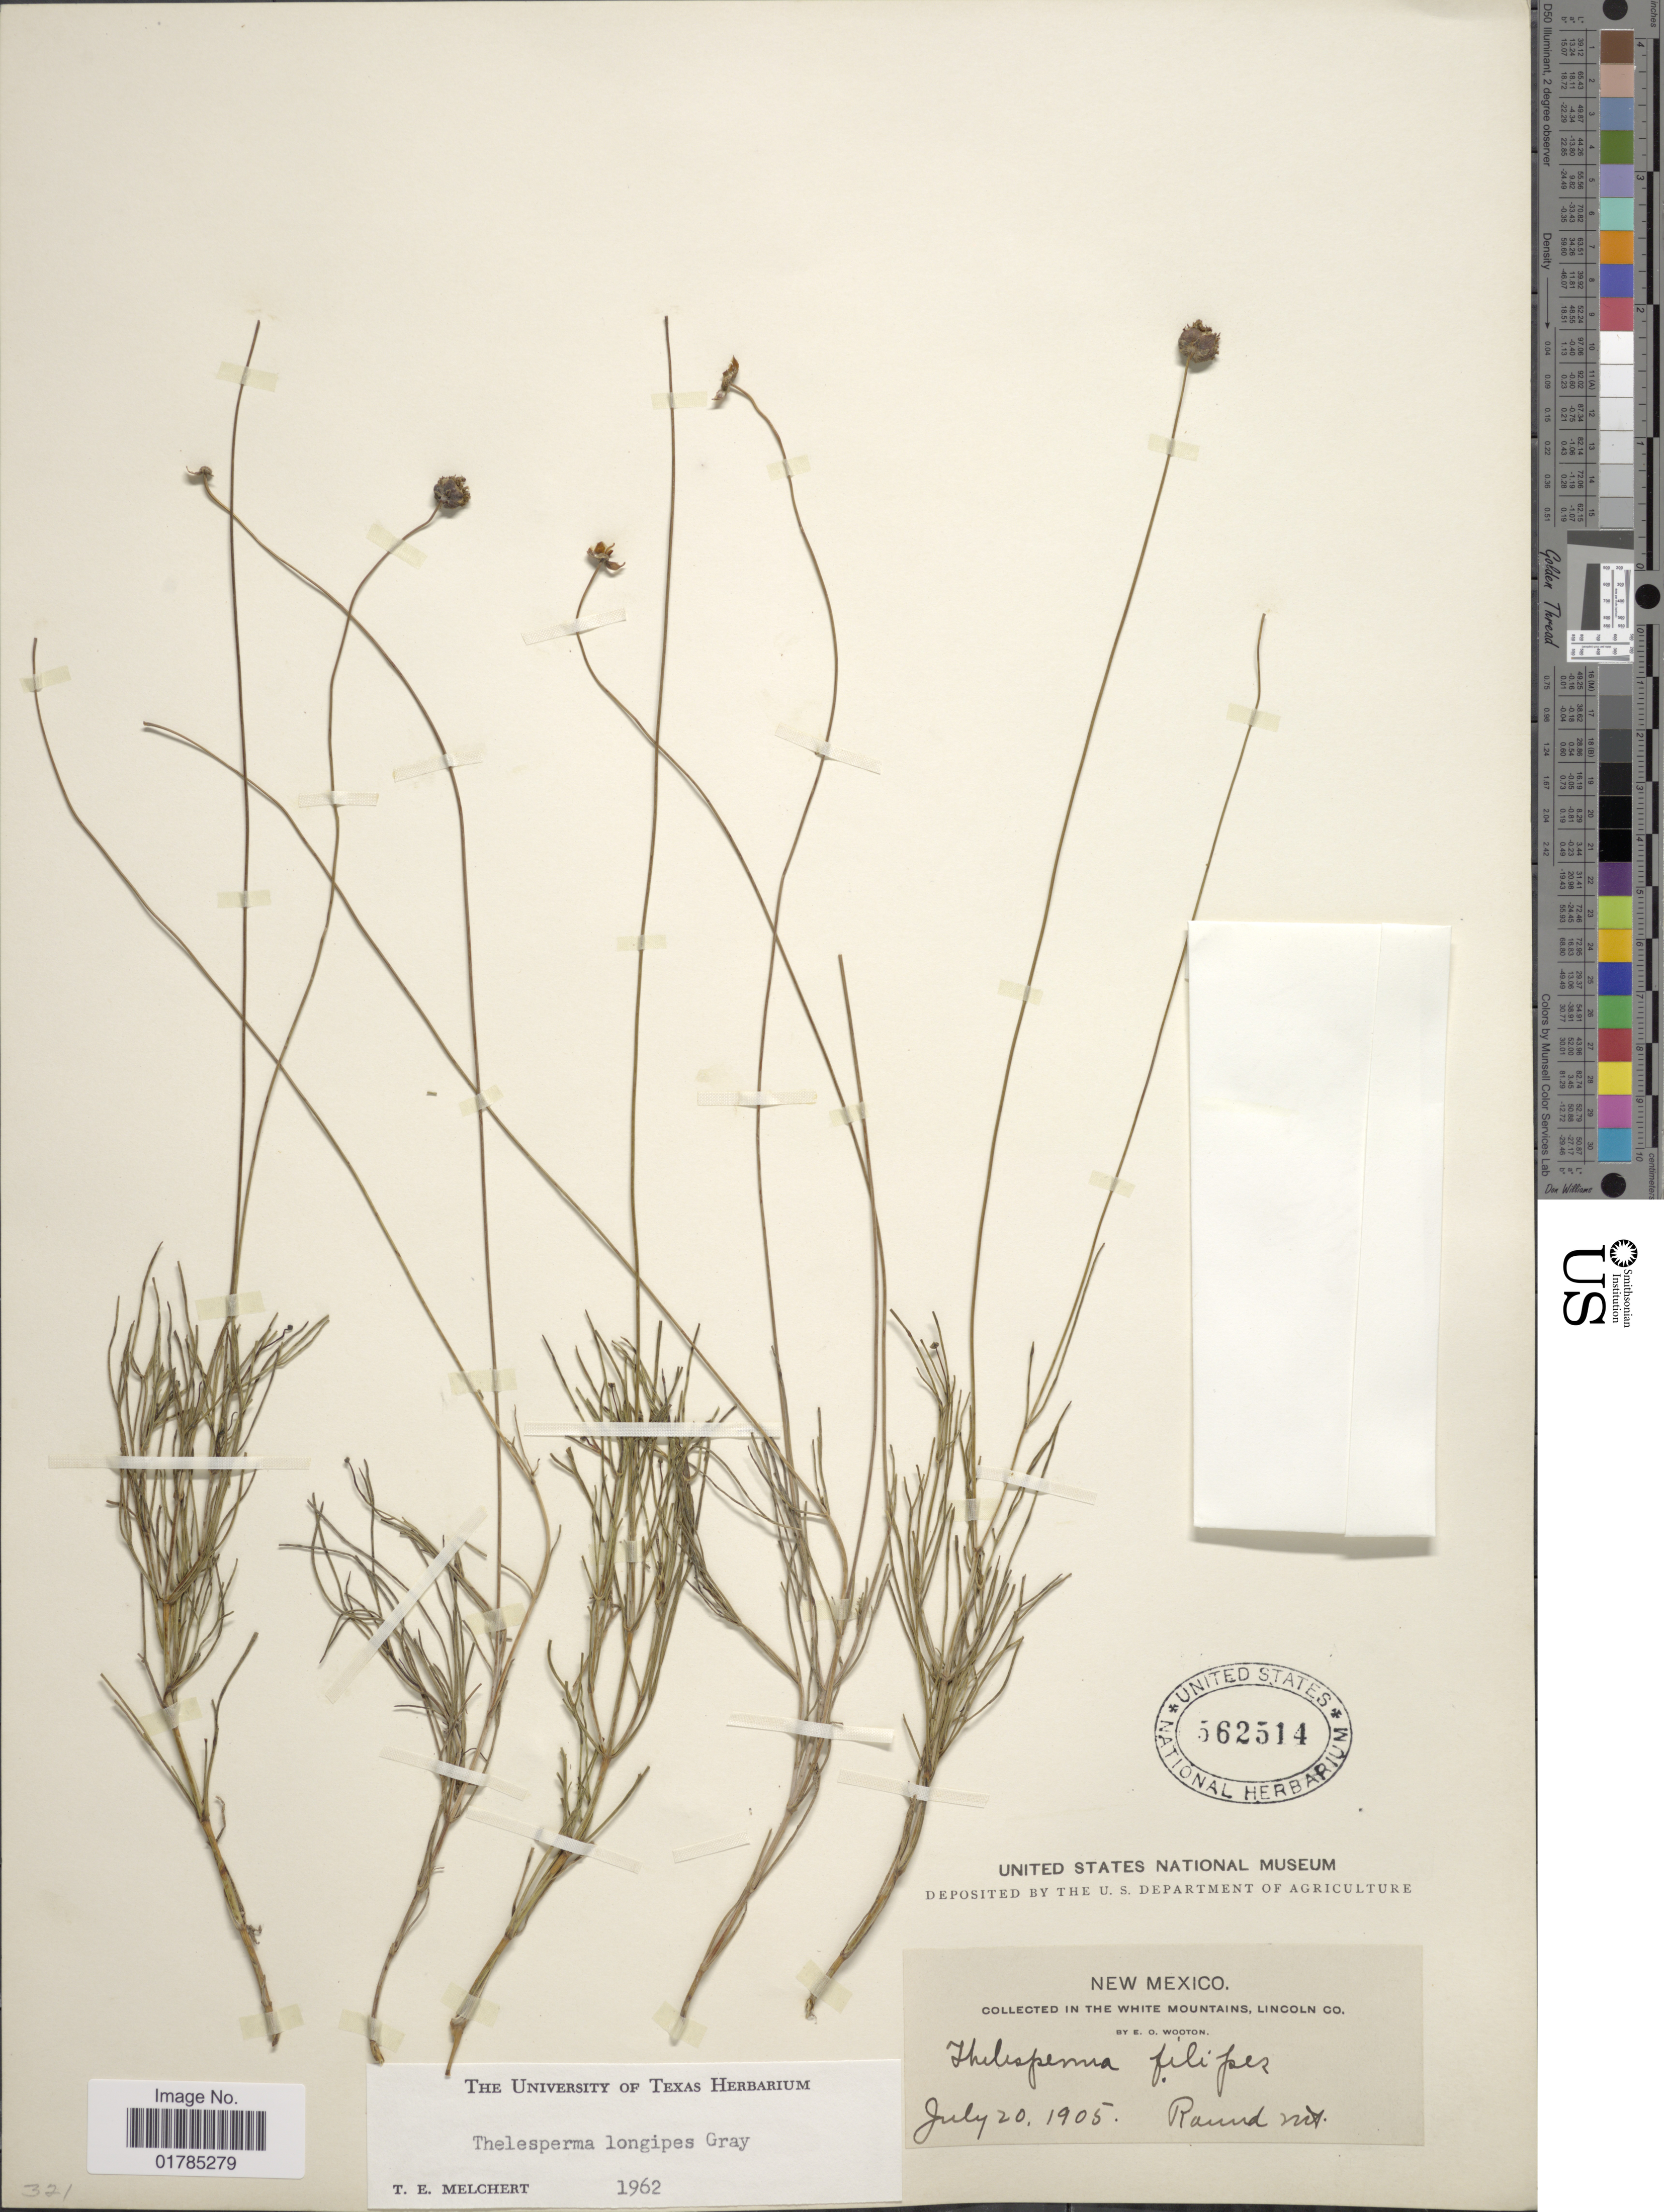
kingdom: Plantae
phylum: Tracheophyta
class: Magnoliopsida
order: Asterales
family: Asteraceae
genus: Thelesperma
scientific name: Thelesperma longipes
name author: A. Gray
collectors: E. O. Wooton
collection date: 1905-07-20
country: United States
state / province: New Mexico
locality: White Mountins, Lincoln Co, Round Mt.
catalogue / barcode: US 562514